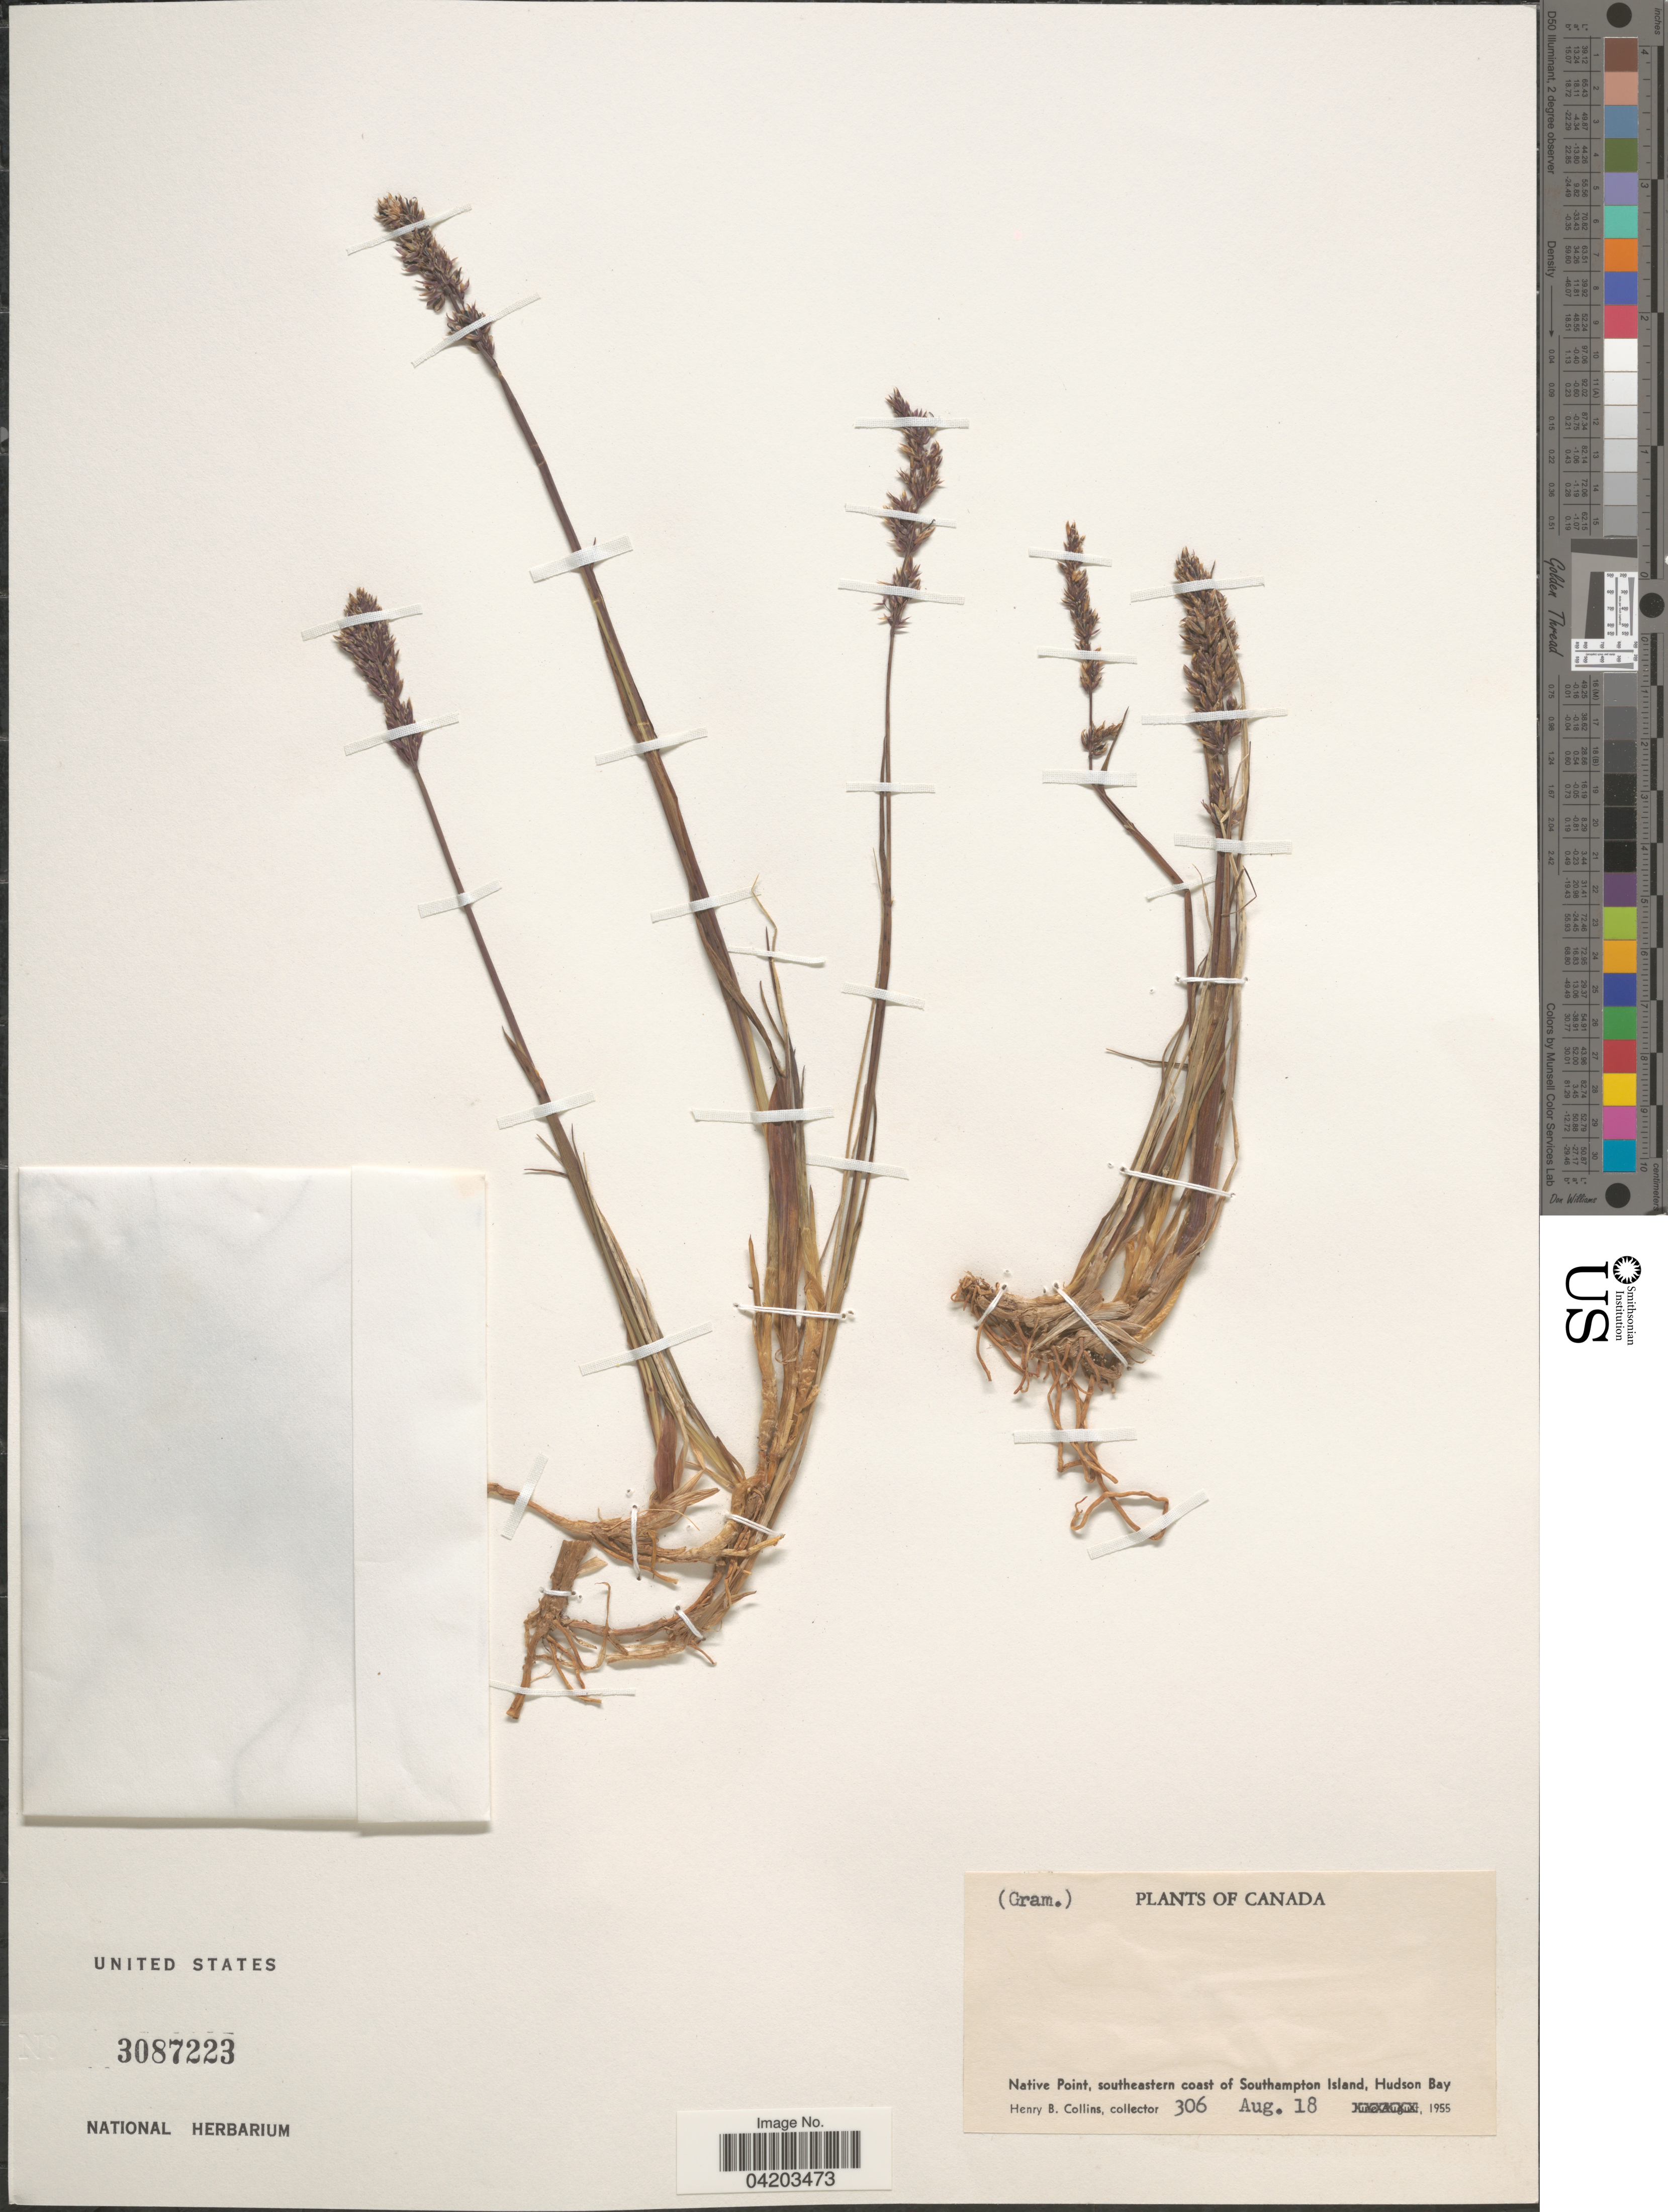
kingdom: Plantae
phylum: Tracheophyta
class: Liliopsida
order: Poales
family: Poaceae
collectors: H. Collins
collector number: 306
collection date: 1955-08-18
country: Canada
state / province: Nunavut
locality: Native Point, southeastern coast of Southampton Island, Hudson Bay.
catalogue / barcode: US 3087223